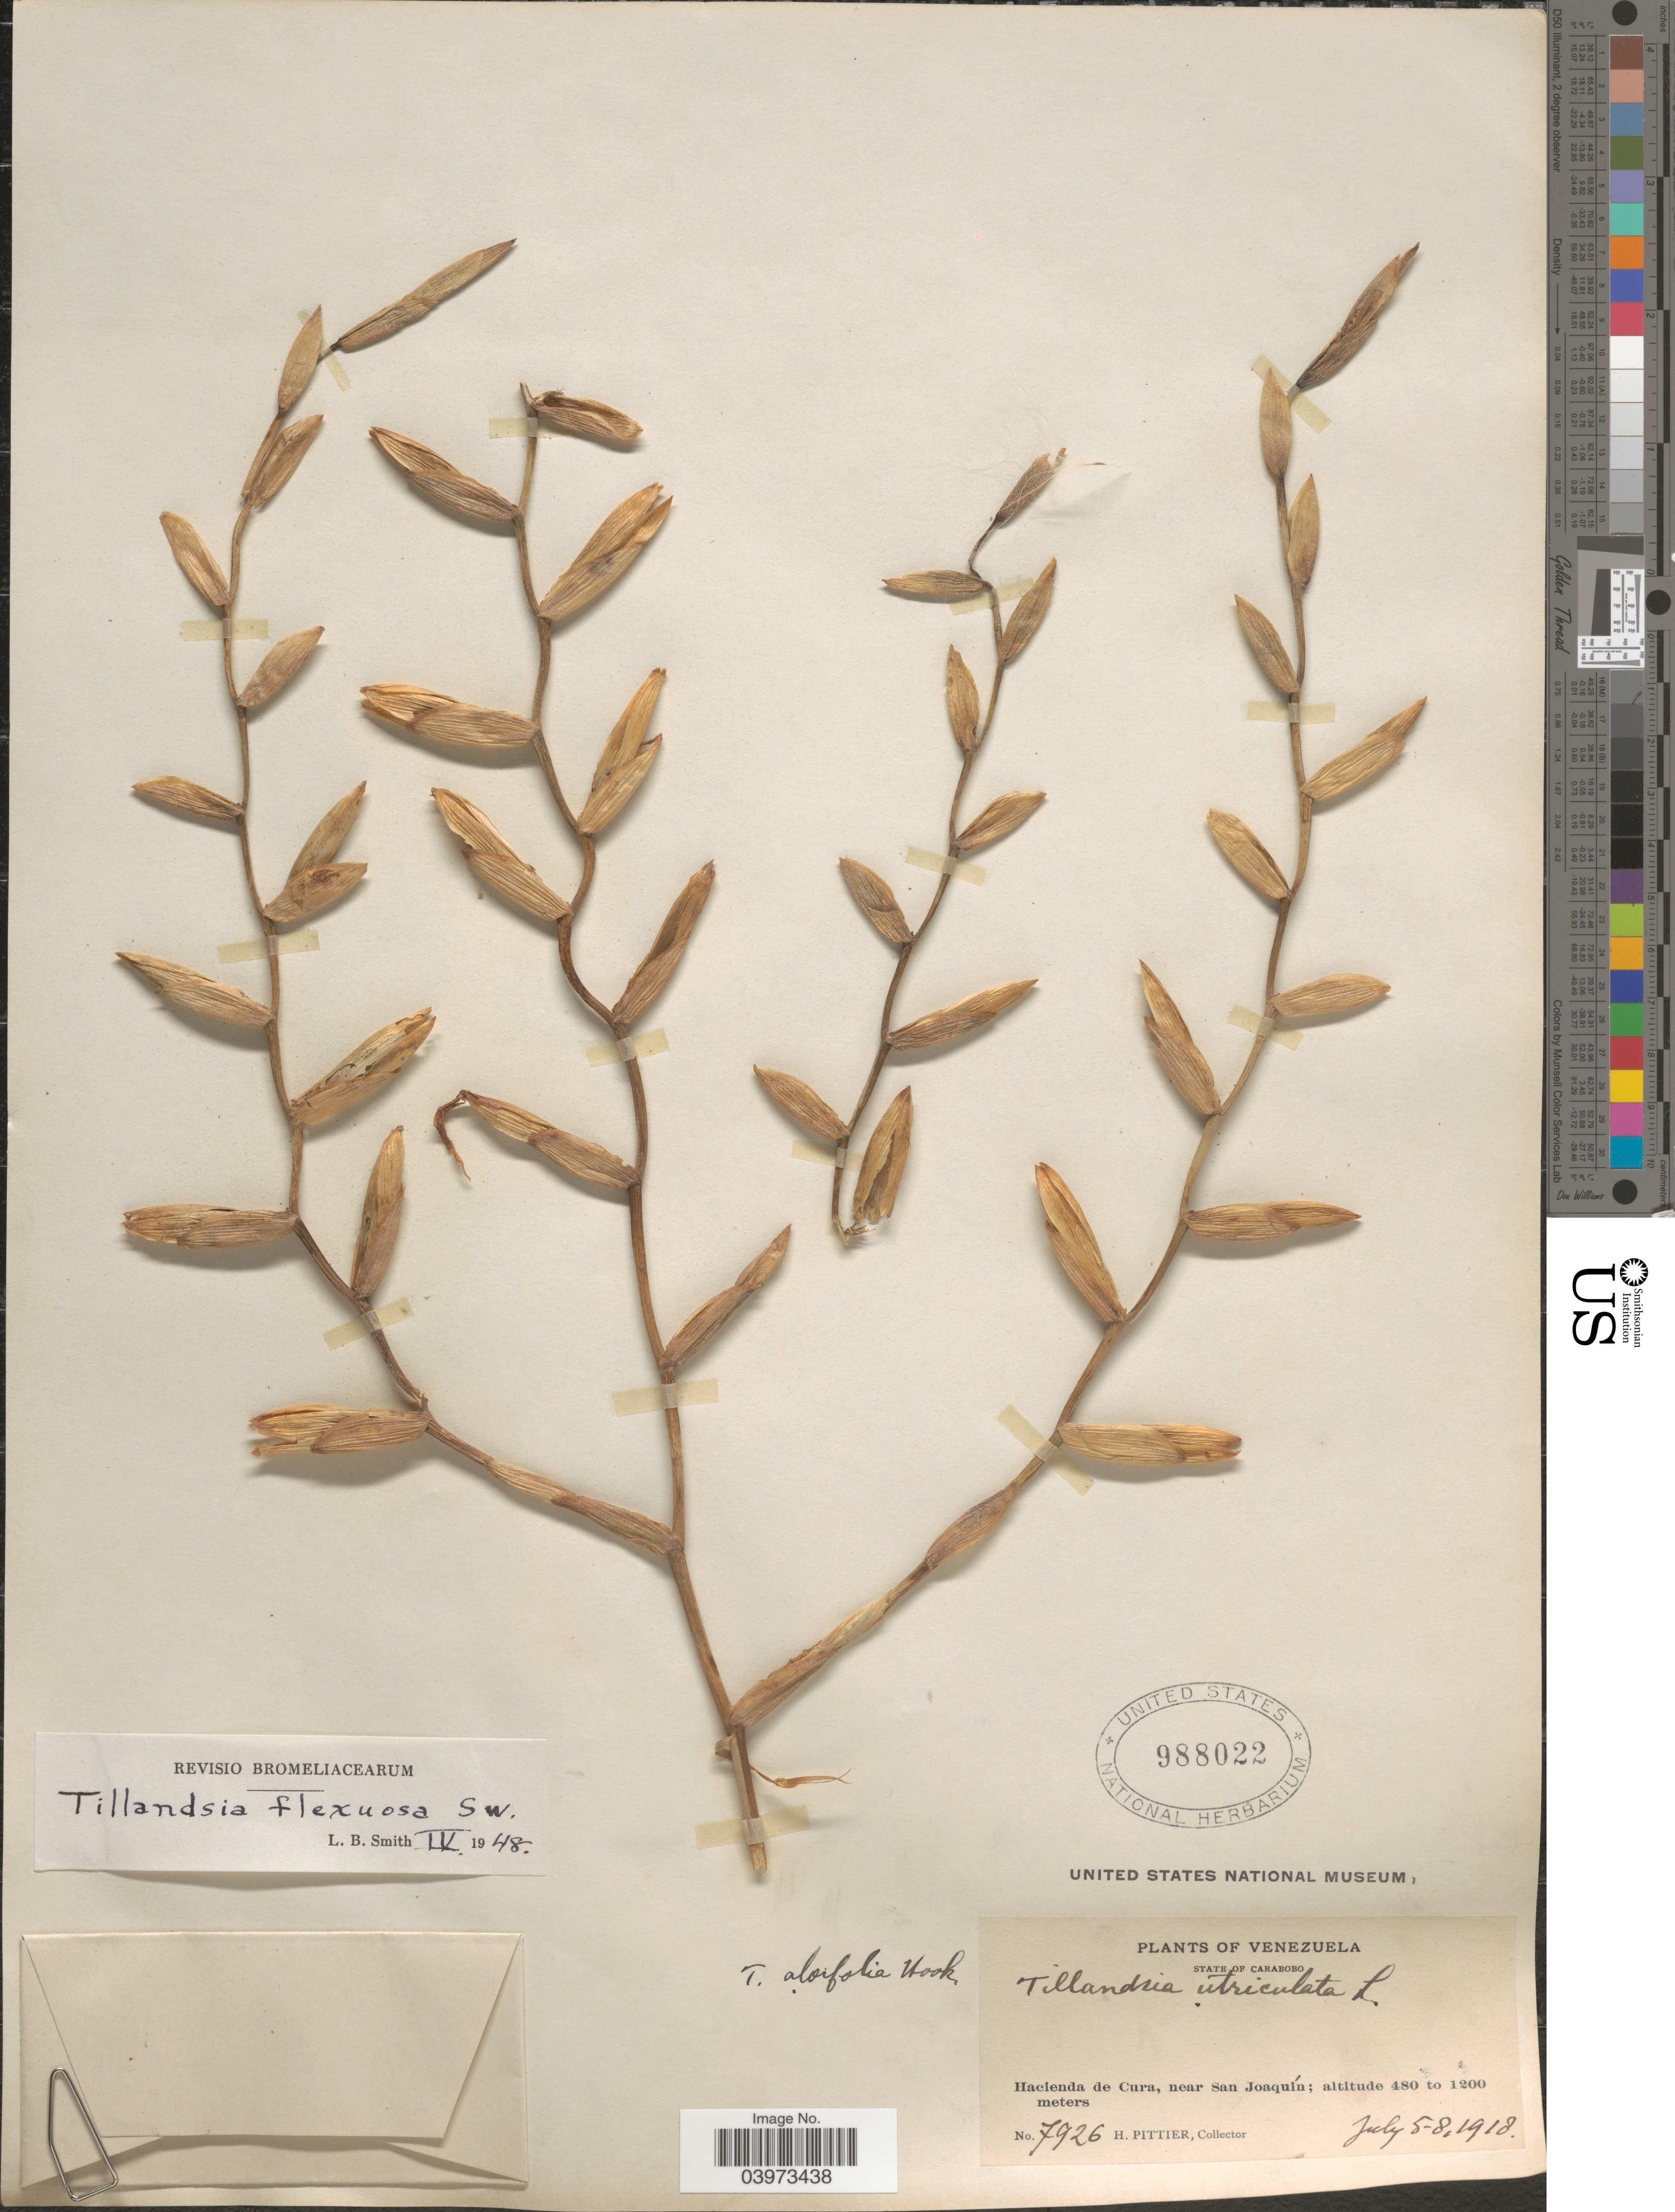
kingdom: Plantae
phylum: Tracheophyta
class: Liliopsida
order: Poales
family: Bromeliaceae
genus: Tillandsia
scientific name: Tillandsia flexuosa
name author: Sw.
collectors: H. F. Pittier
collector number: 7926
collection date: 1918-07-05/1918-07-08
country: Venezuela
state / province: Carabobo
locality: Hacienda de Cura, near San Joaquín.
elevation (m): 480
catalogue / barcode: US 988022